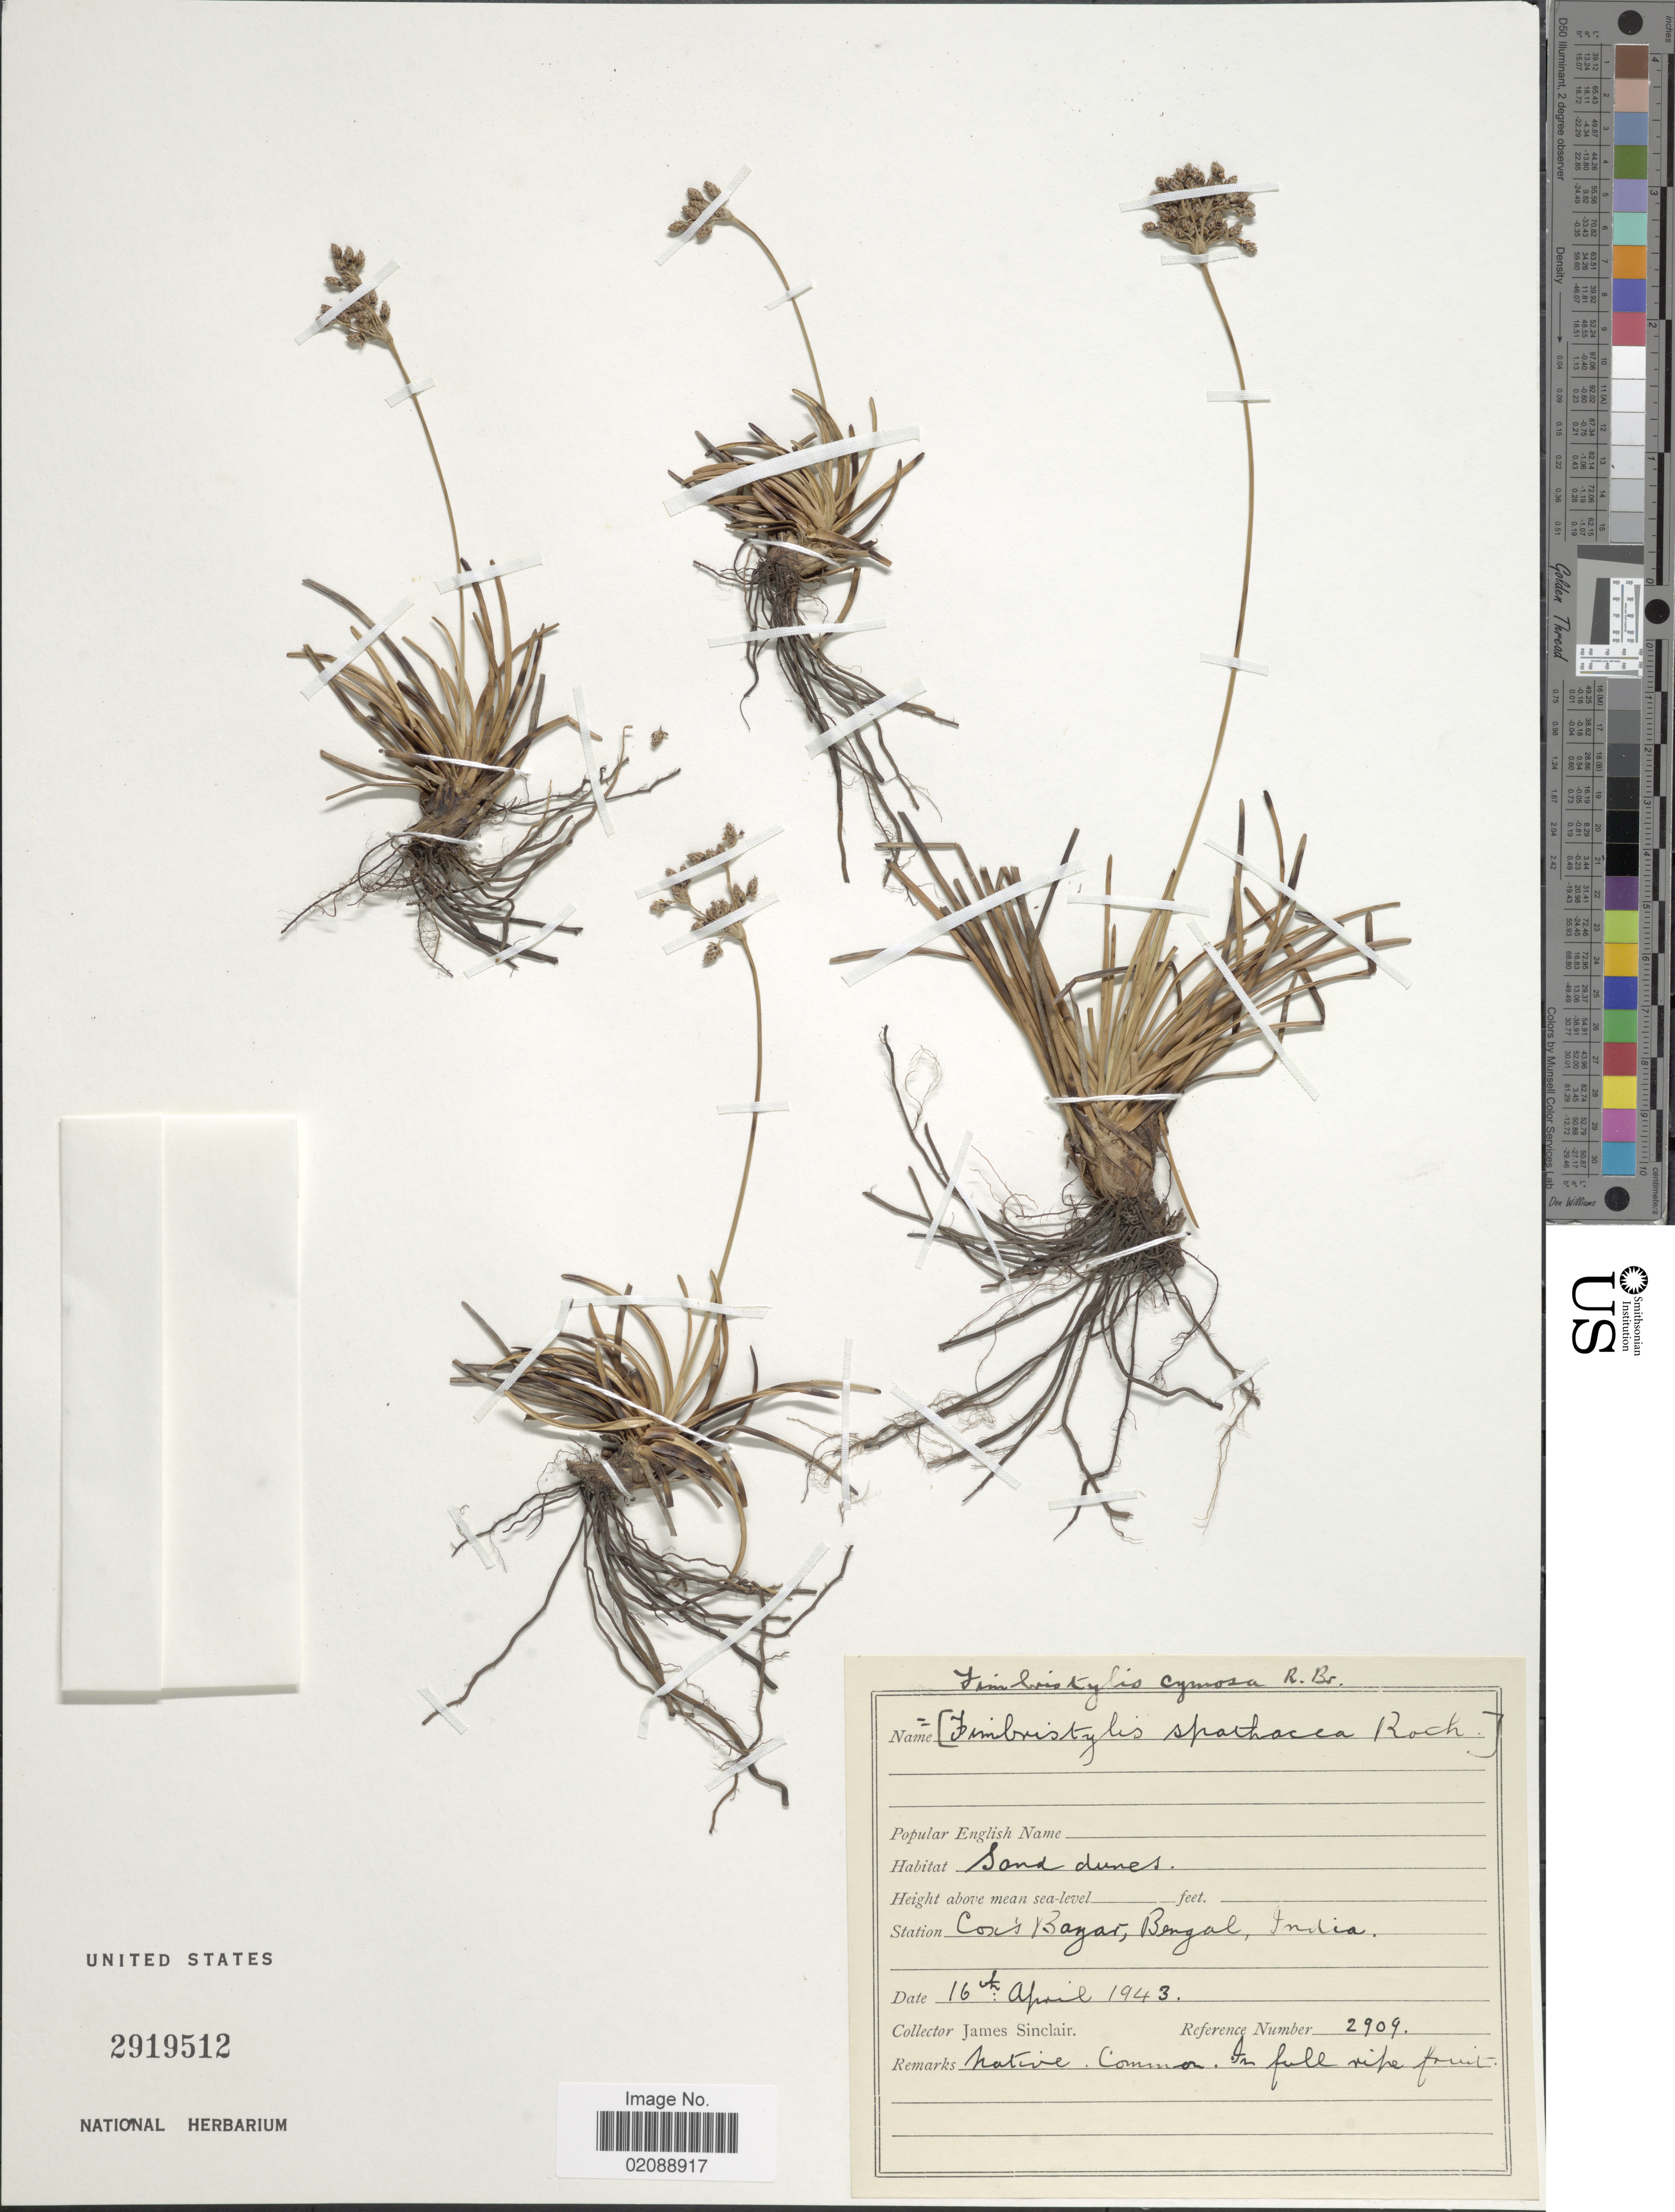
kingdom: Plantae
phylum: Tracheophyta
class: Liliopsida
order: Poales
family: Cyperaceae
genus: Fimbristylis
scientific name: Fimbristylis cymosa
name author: R. Br.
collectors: J. Sinclair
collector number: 2909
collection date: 1943-04-16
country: Bangladesh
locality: Cox's Bazar, Bengal.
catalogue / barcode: US 2919512